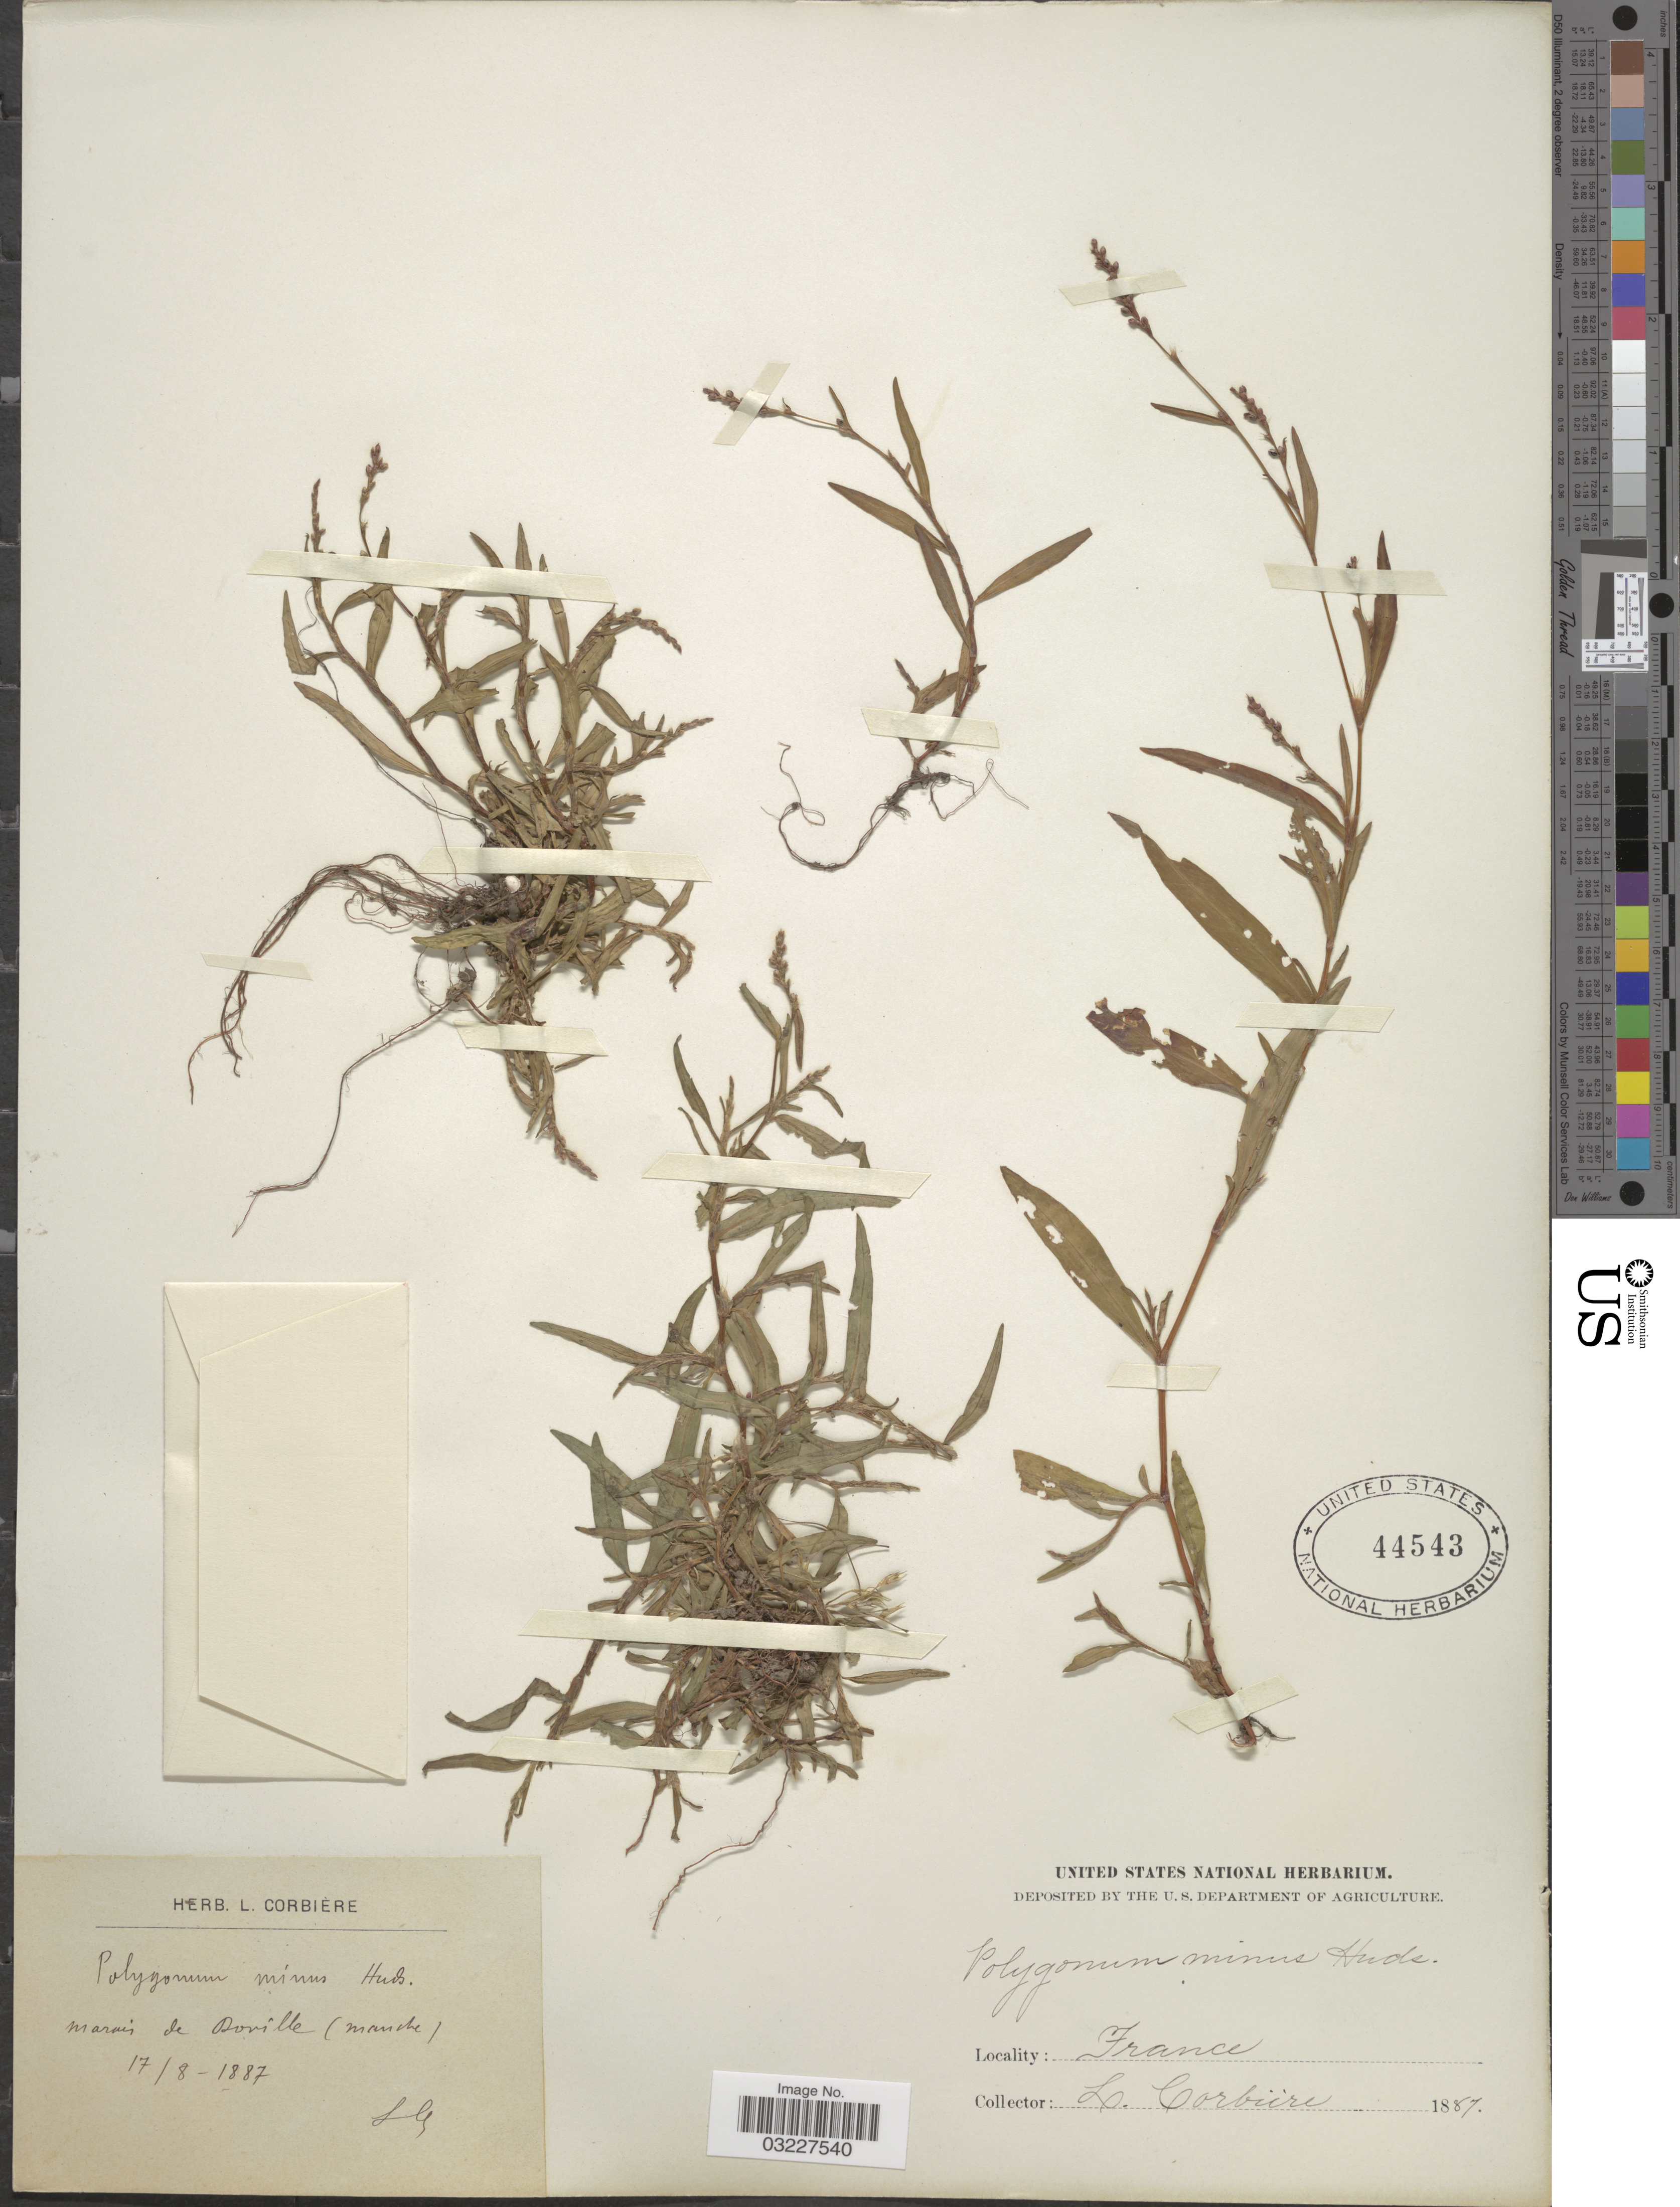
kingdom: Plantae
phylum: Tracheophyta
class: Magnoliopsida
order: Caryophyllales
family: Polygonaceae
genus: Polygonum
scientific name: Polygonum minus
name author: Huds.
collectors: L. Corbière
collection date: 1887-08-17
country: France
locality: Marais de Doville (manche).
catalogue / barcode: US 44543